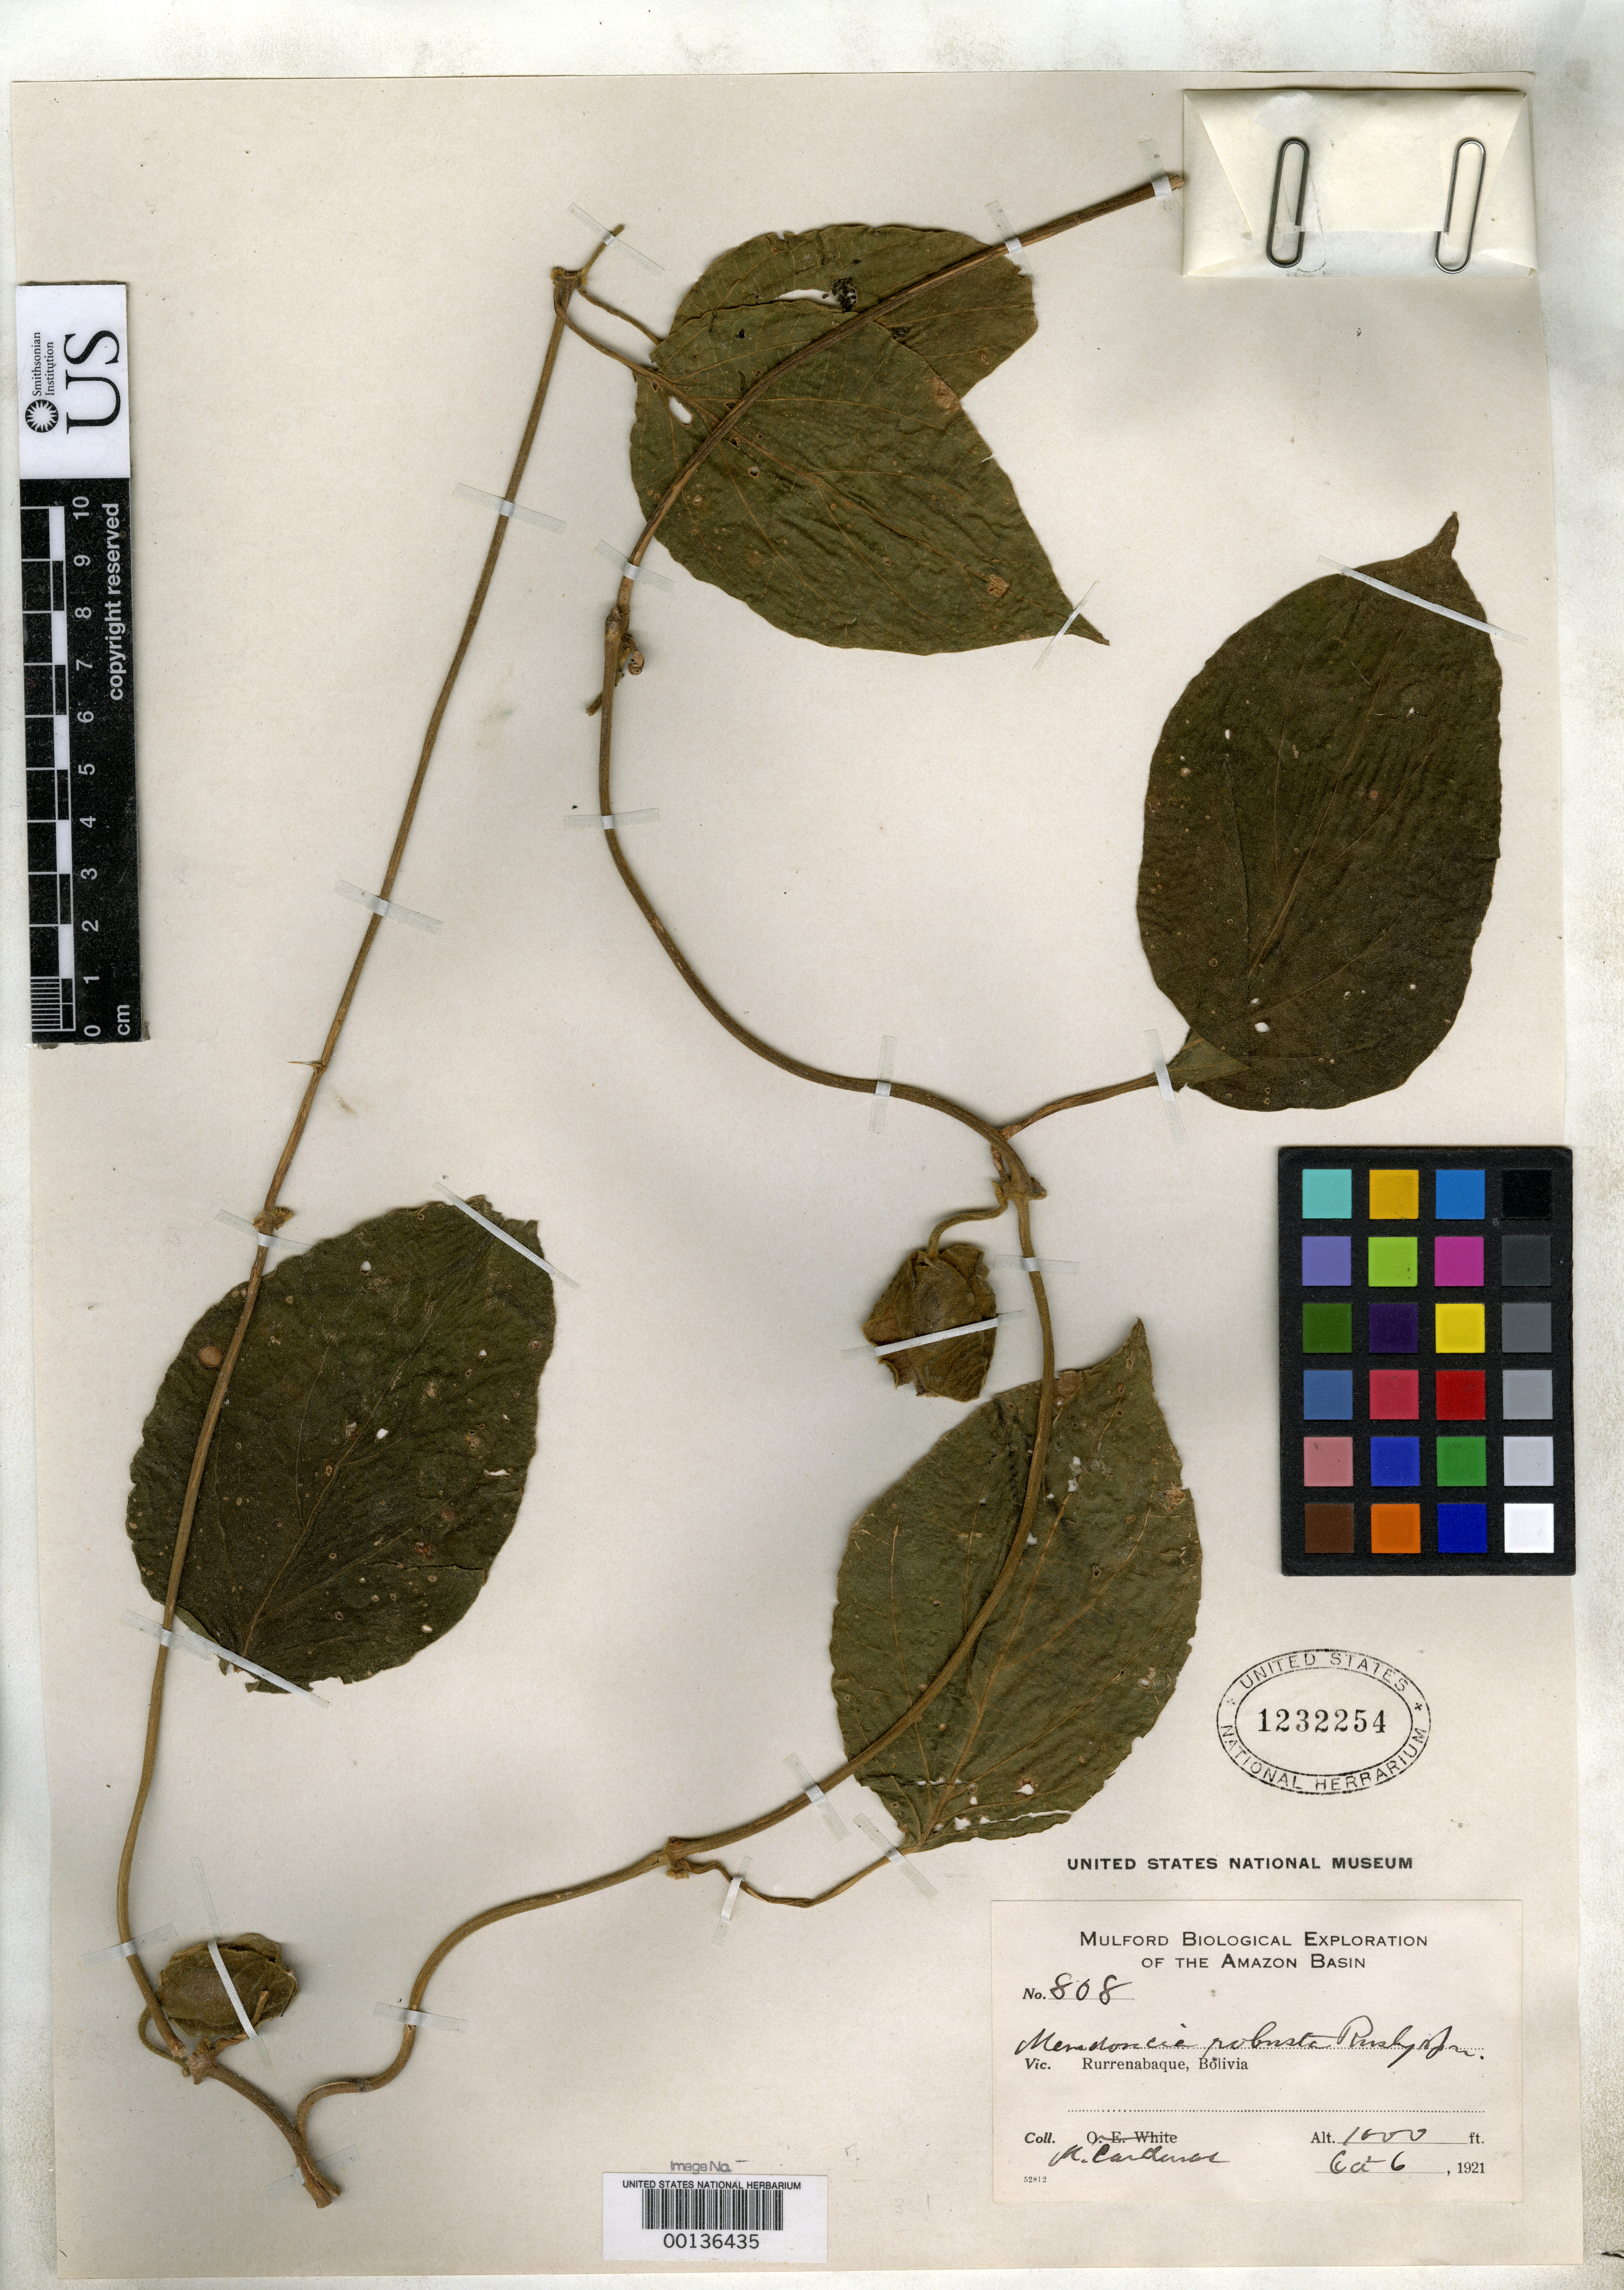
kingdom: Plantae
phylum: Tracheophyta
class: Magnoliopsida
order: Lamiales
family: Acanthaceae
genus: Mendoncia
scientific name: Mendoncia robusta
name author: Rusby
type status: Isotype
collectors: M. Cárdenas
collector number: Mulford Biol. Expl. 808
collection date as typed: Oct. 5, 1921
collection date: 1921-10-06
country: Bolivia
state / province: Beni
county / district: José Ballivián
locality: Rurrenabaque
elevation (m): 305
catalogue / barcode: US 1232254